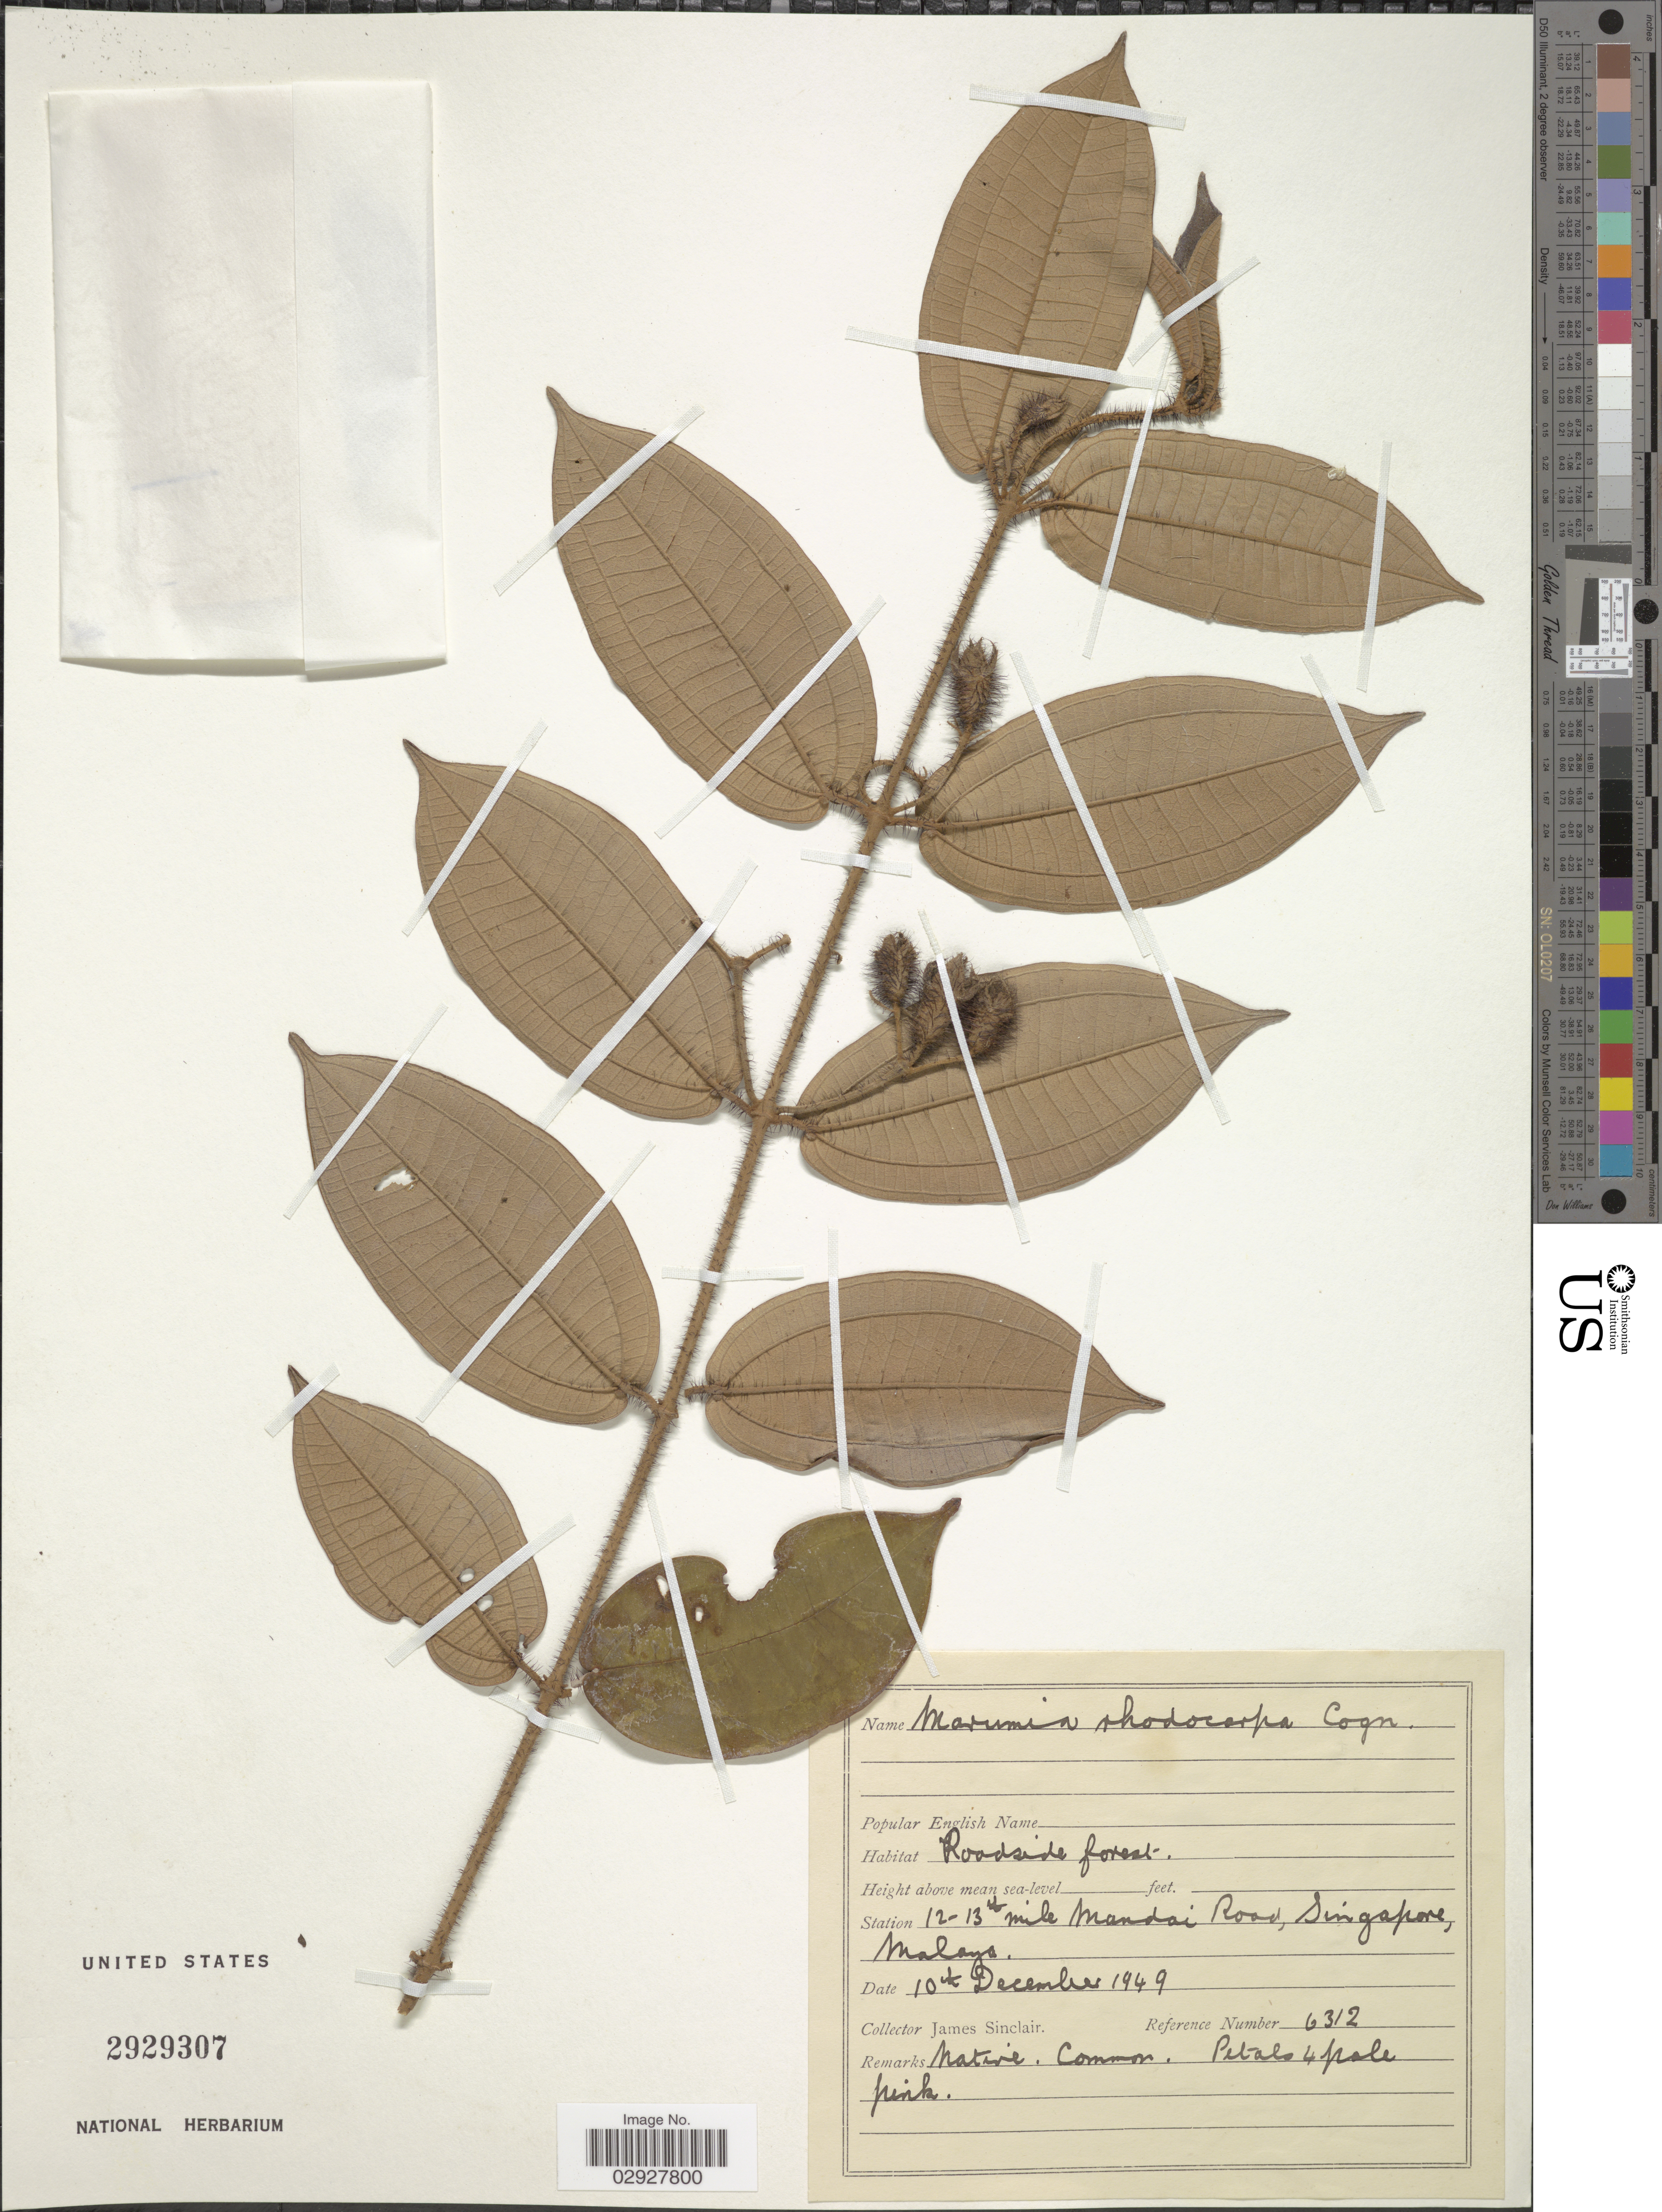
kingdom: Plantae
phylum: Tracheophyta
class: Magnoliopsida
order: Myrtales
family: Melastomataceae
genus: Macrolenes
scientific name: Macrolenes echinulata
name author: (Naudin) Bakh. f.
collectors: J. Sinclair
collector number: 6312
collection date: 1949-12-10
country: Singapore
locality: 12-13th mile Mandai Road, Malaya.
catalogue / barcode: US 2929307